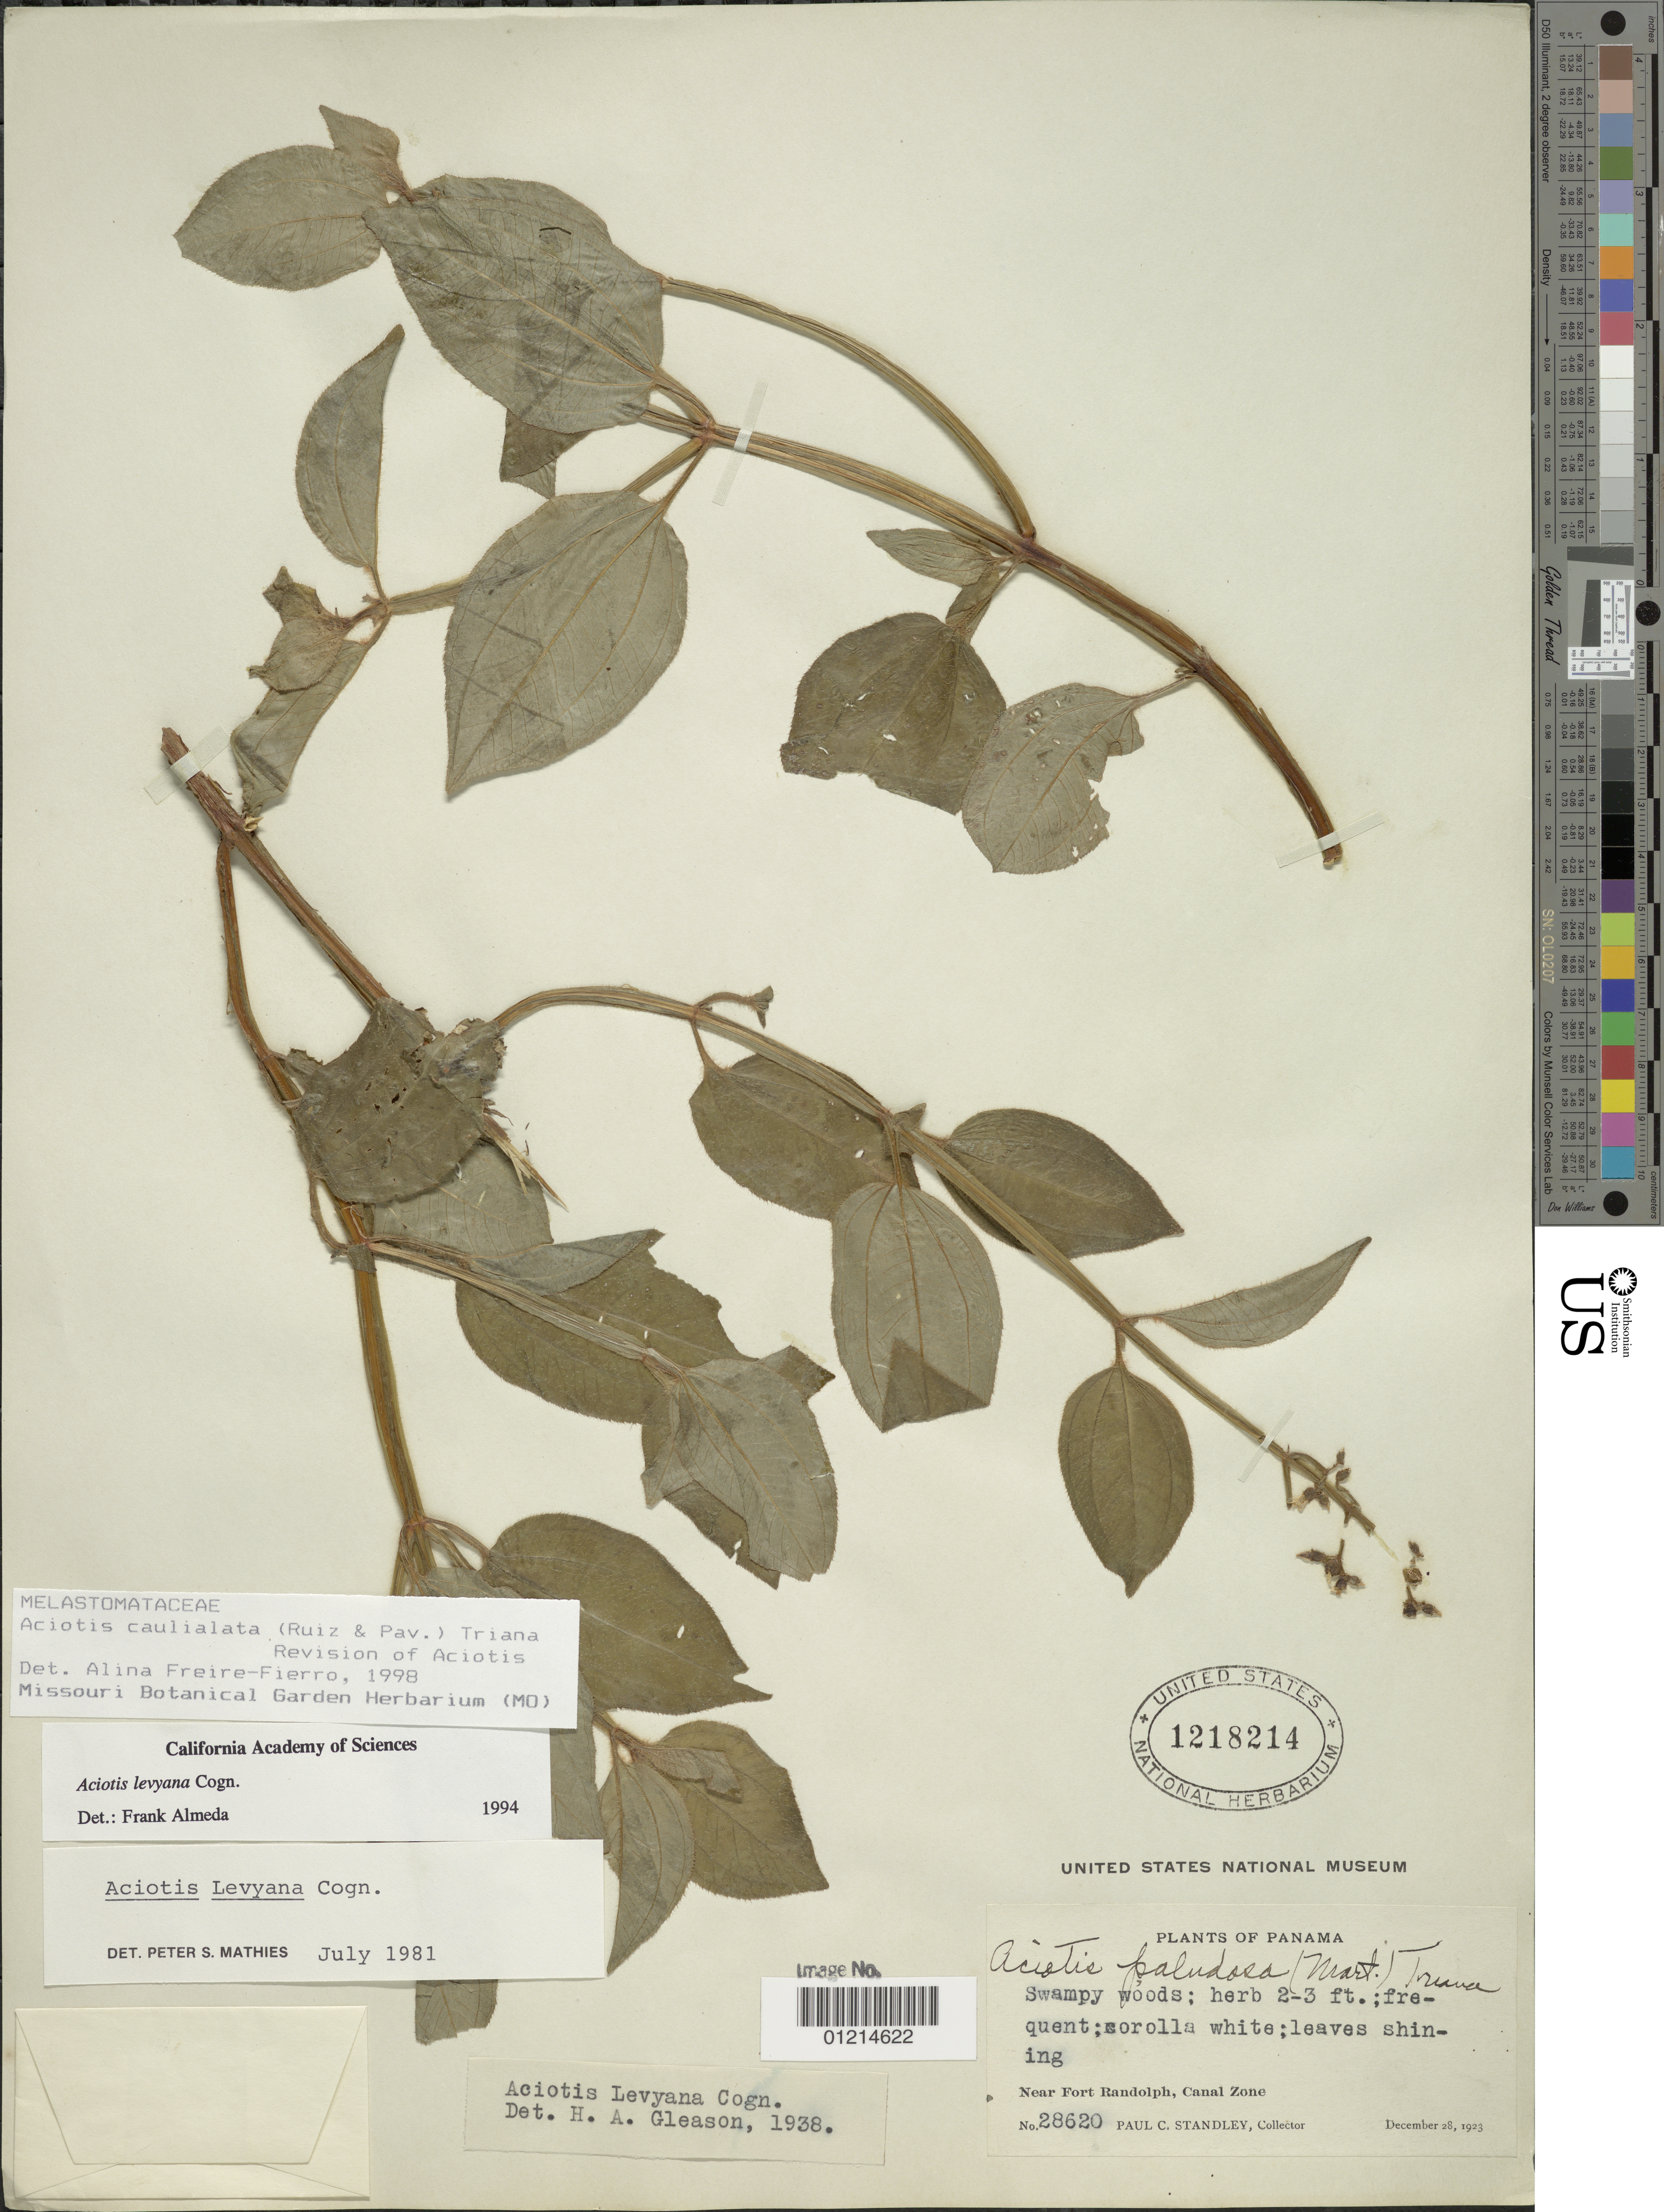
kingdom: Plantae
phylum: Tracheophyta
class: Magnoliopsida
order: Myrtales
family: Melastomataceae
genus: Aciotis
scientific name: Aciotis rubricaulis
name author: (Mart. ex DC.) Triana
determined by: Nunes da Silva, Diego, (RB), Jardim Botanico do Rio de Janeiro - Herbario (BRAZIL)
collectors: P. C. Standley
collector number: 28620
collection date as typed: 28 Dec 1923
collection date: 1923-12-28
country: Panama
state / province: Colón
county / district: Canal Zone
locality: Near Fort Randolph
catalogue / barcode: US 1218214